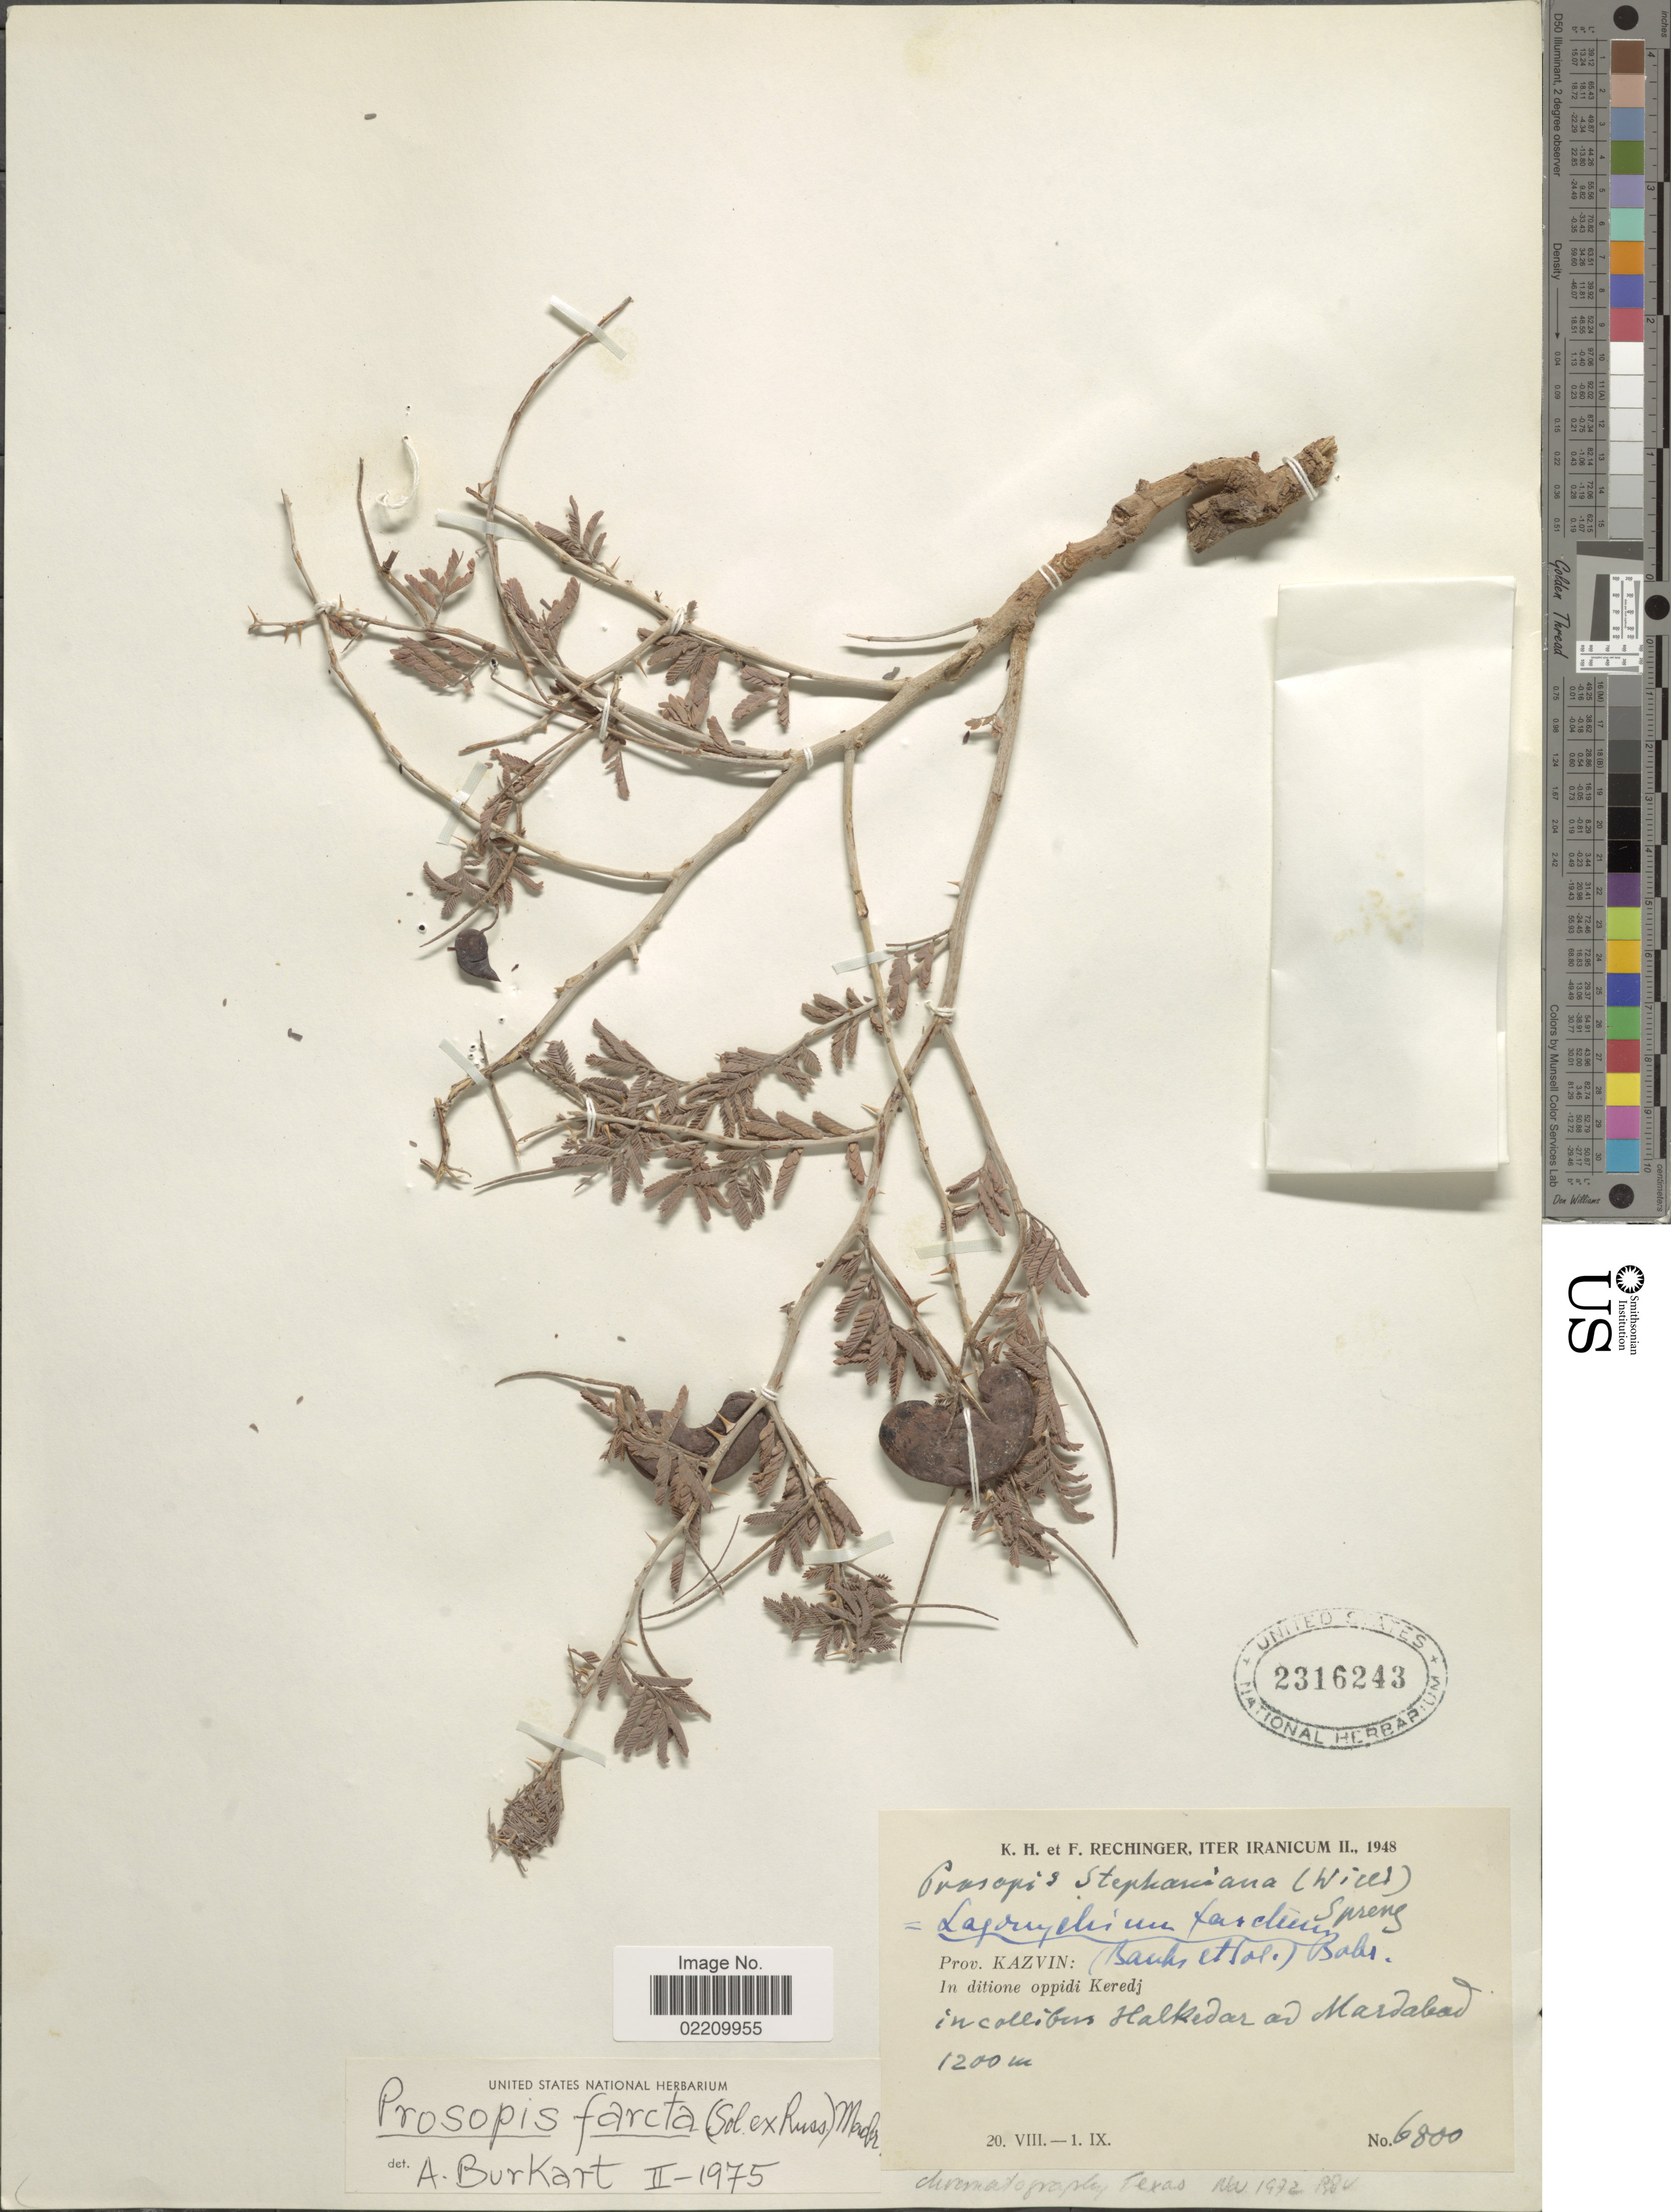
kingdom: Plantae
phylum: Tracheophyta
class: Magnoliopsida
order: Fabales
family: Fabaceae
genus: Prosopis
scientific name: Prosopis farcta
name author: (Banks & Sol.) J.F. Macbr.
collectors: K. H. Rechinger & F. Rechinger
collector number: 6800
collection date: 1948-08-20/1948-09-01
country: Iran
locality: Prov. Kazvin, ditione oppidi Keredj, collibus Halkedar ad Mardabad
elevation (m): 1200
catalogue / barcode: US 2316243